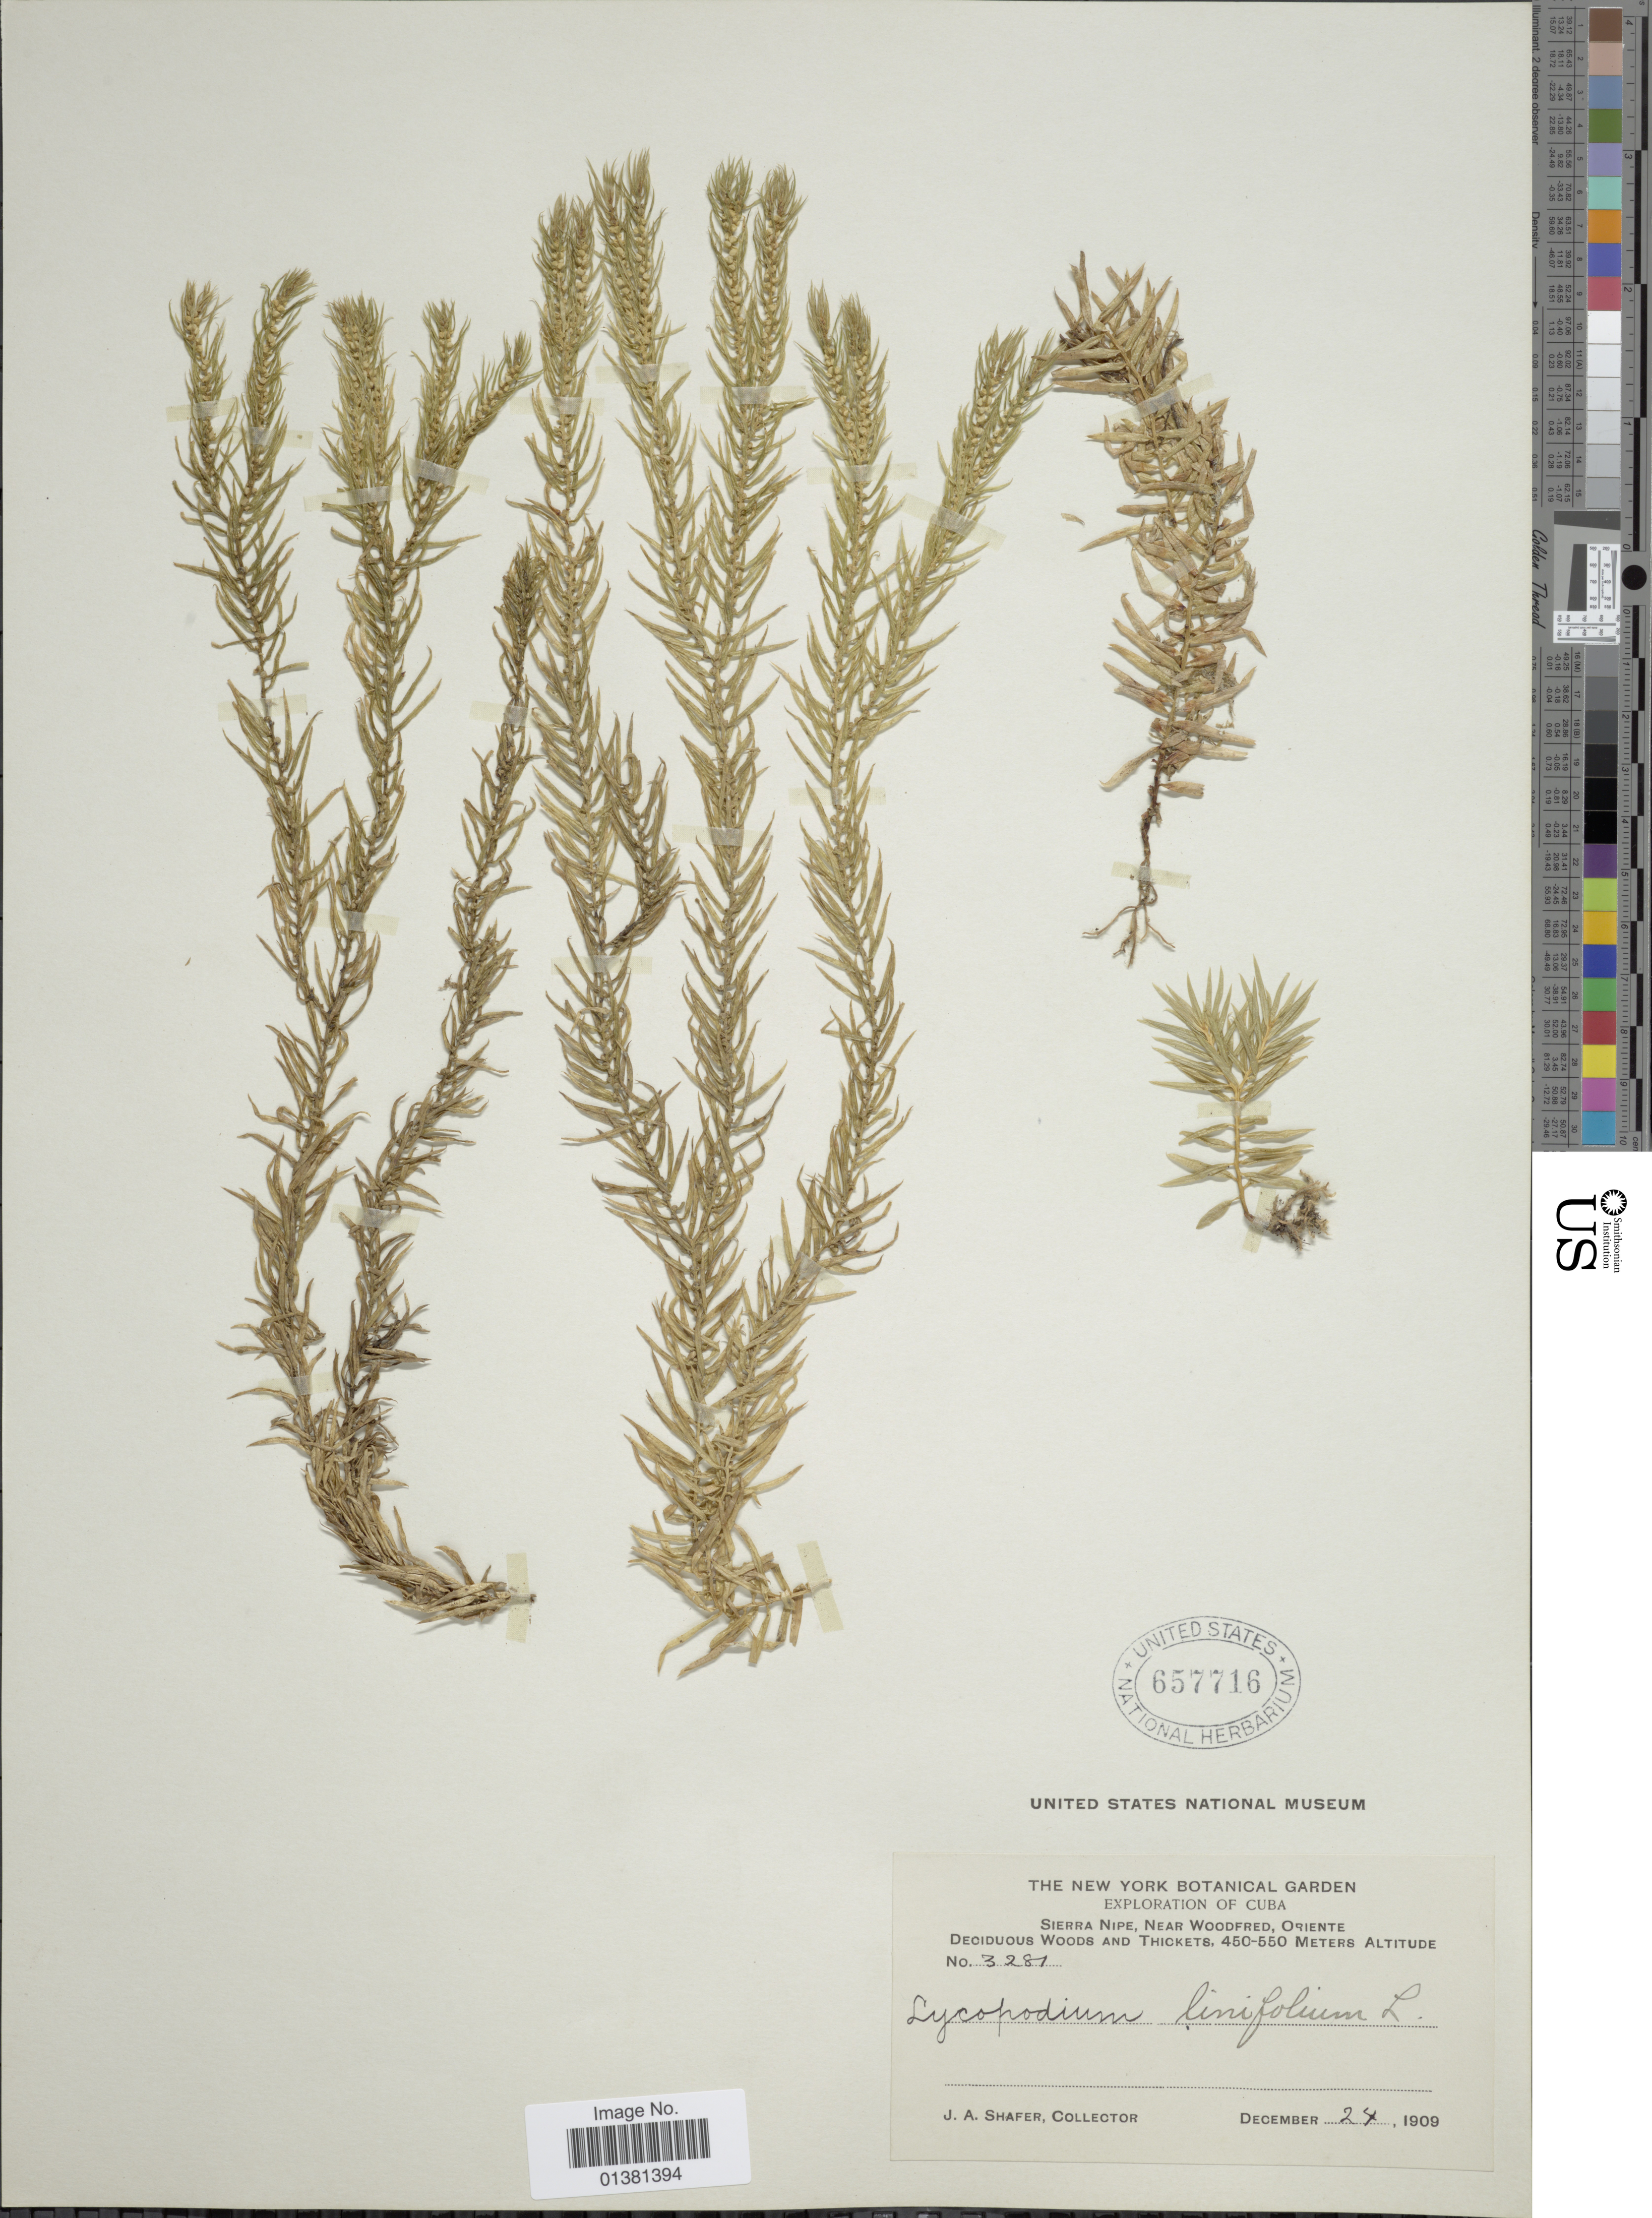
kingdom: Plantae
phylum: Tracheophyta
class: Lycopodiopsida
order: Lycopodiales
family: Lycopodiaceae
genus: Phlegmariurus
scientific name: Phlegmariurus linifolius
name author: (L.) B. Øllg.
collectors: J. A. Shafer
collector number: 3281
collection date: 1909-12-24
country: Cuba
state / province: Oriente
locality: Sierra Nipe, near Woodfred, Deciduous Woods and Thickets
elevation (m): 450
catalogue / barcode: US 657716